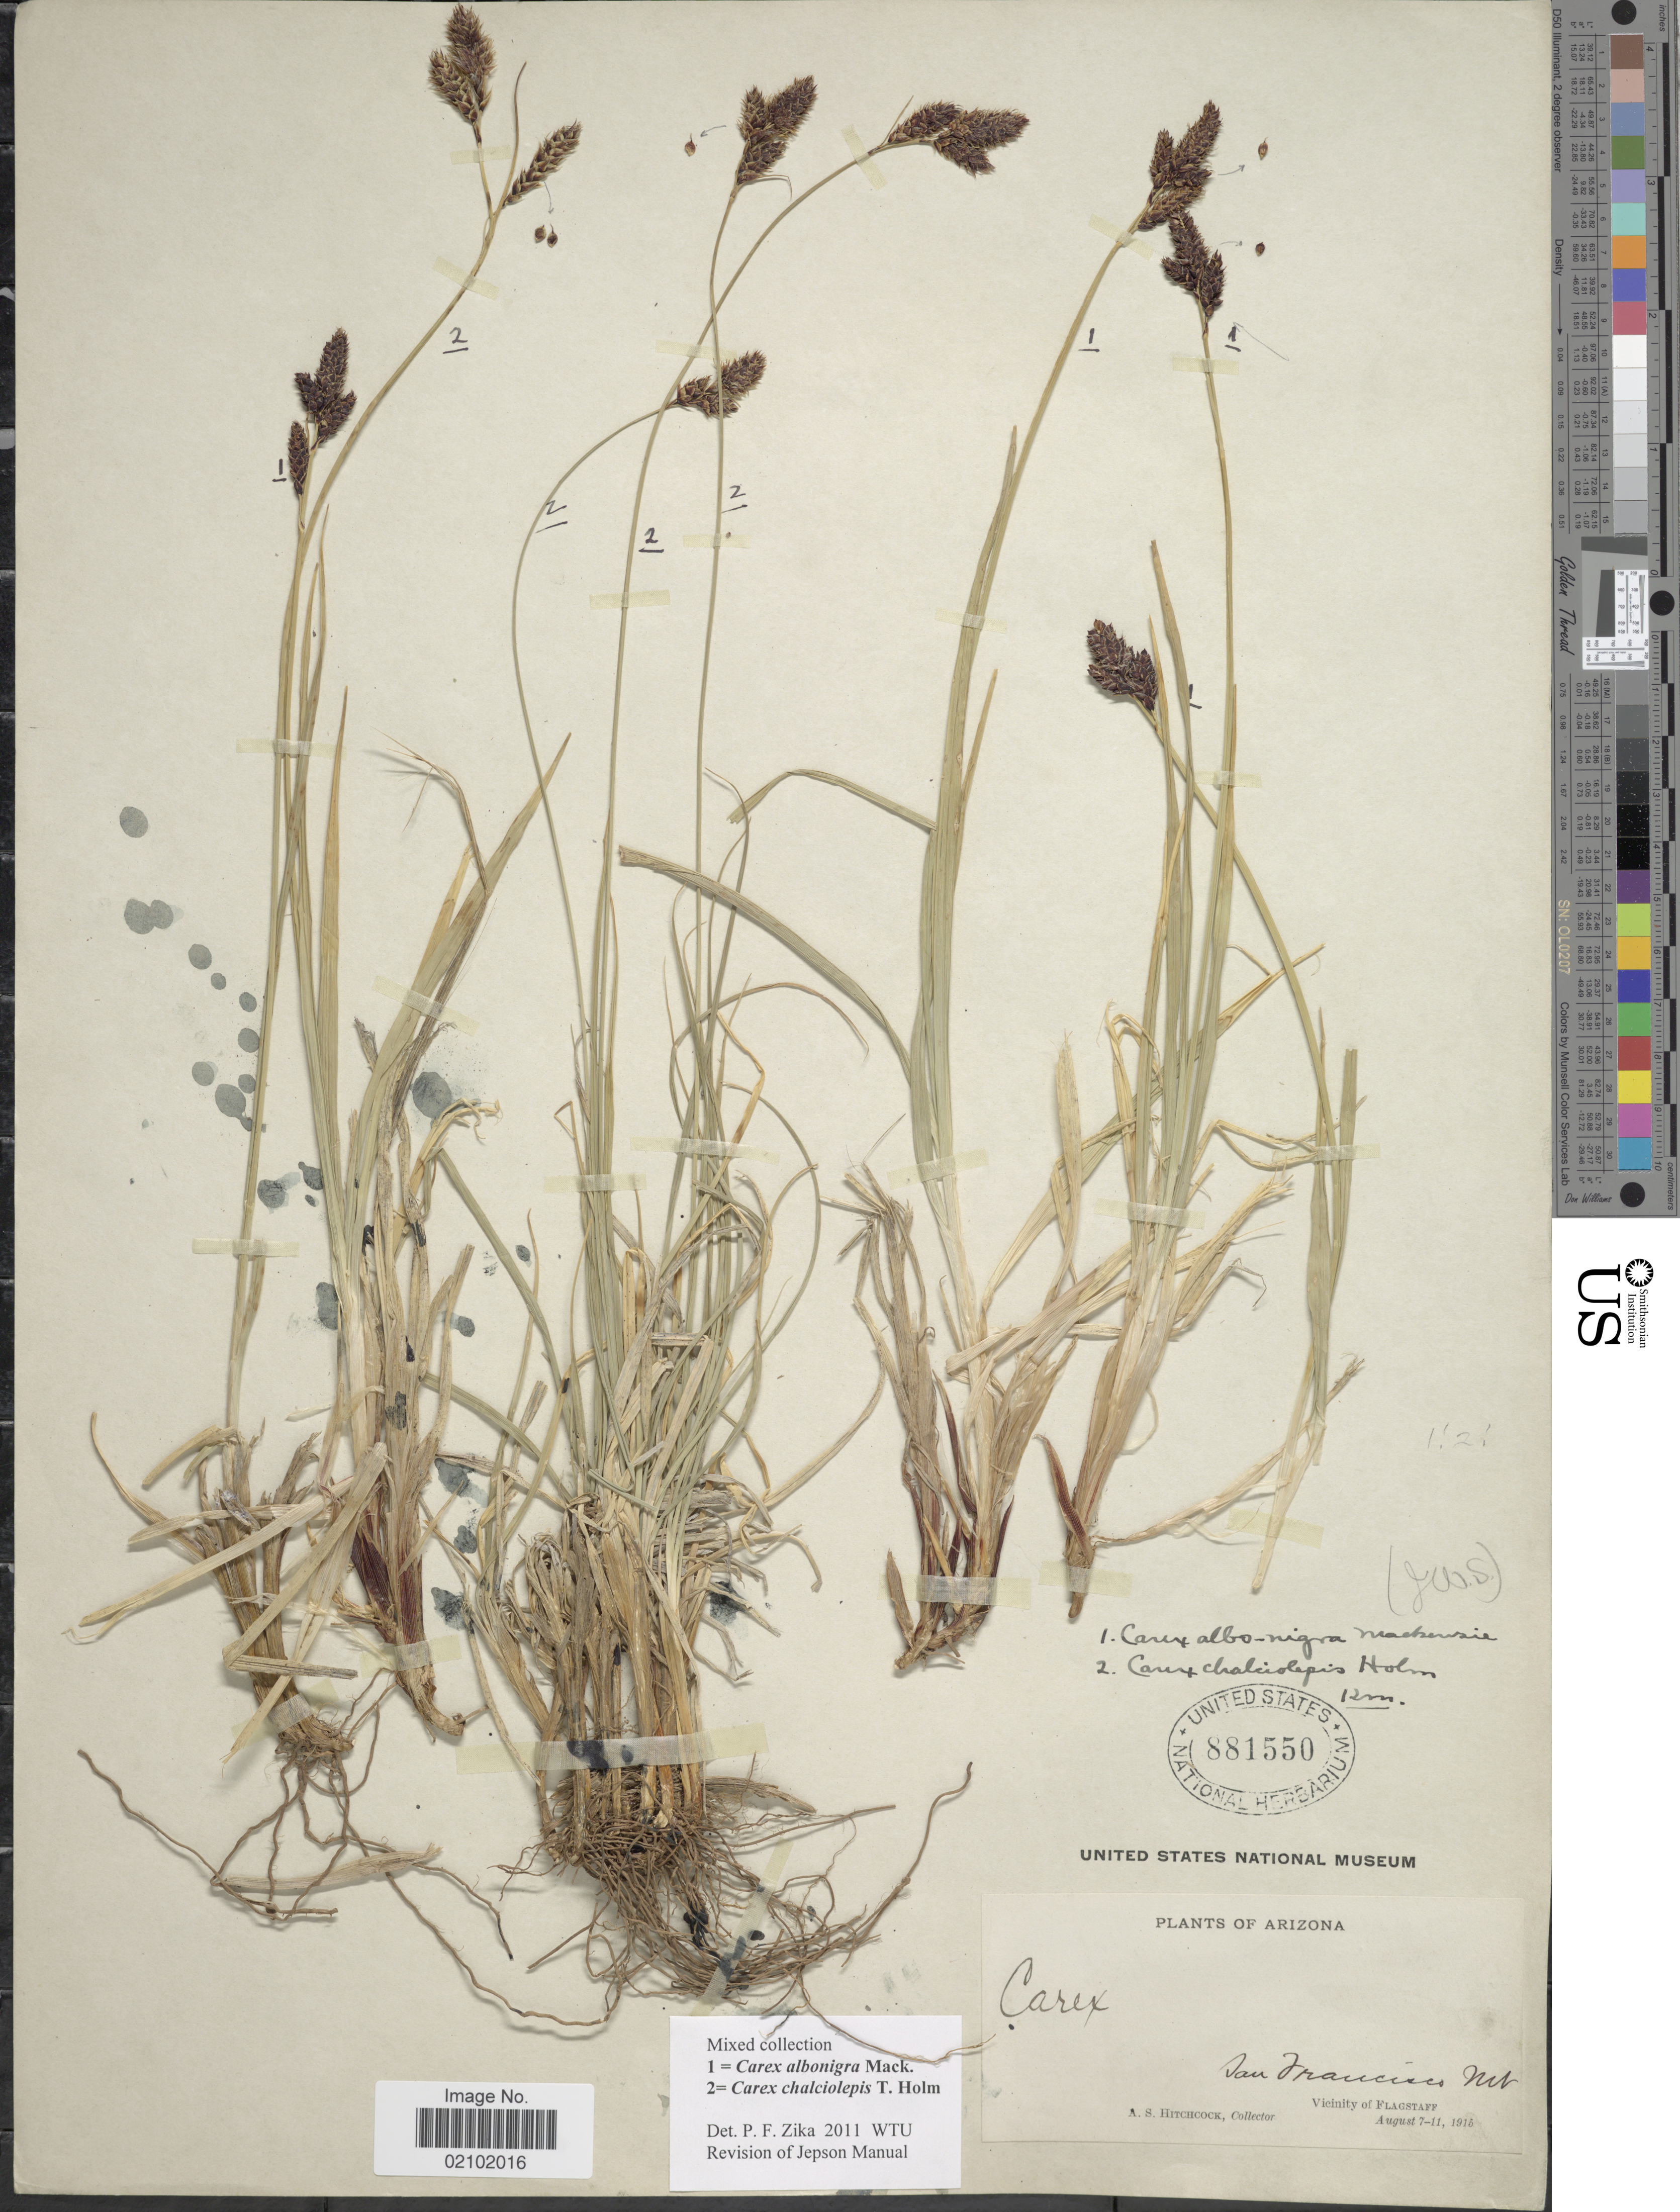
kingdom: Plantae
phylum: Tracheophyta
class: Liliopsida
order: Poales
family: Cyperaceae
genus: Carex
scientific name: Carex albonigra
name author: Mack.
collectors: A. S. Hitchcock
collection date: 1915-08-07/1915-08-11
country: United States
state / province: Arizona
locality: San Francisco Mt. Vicinity of Flagstaff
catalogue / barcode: US 881550